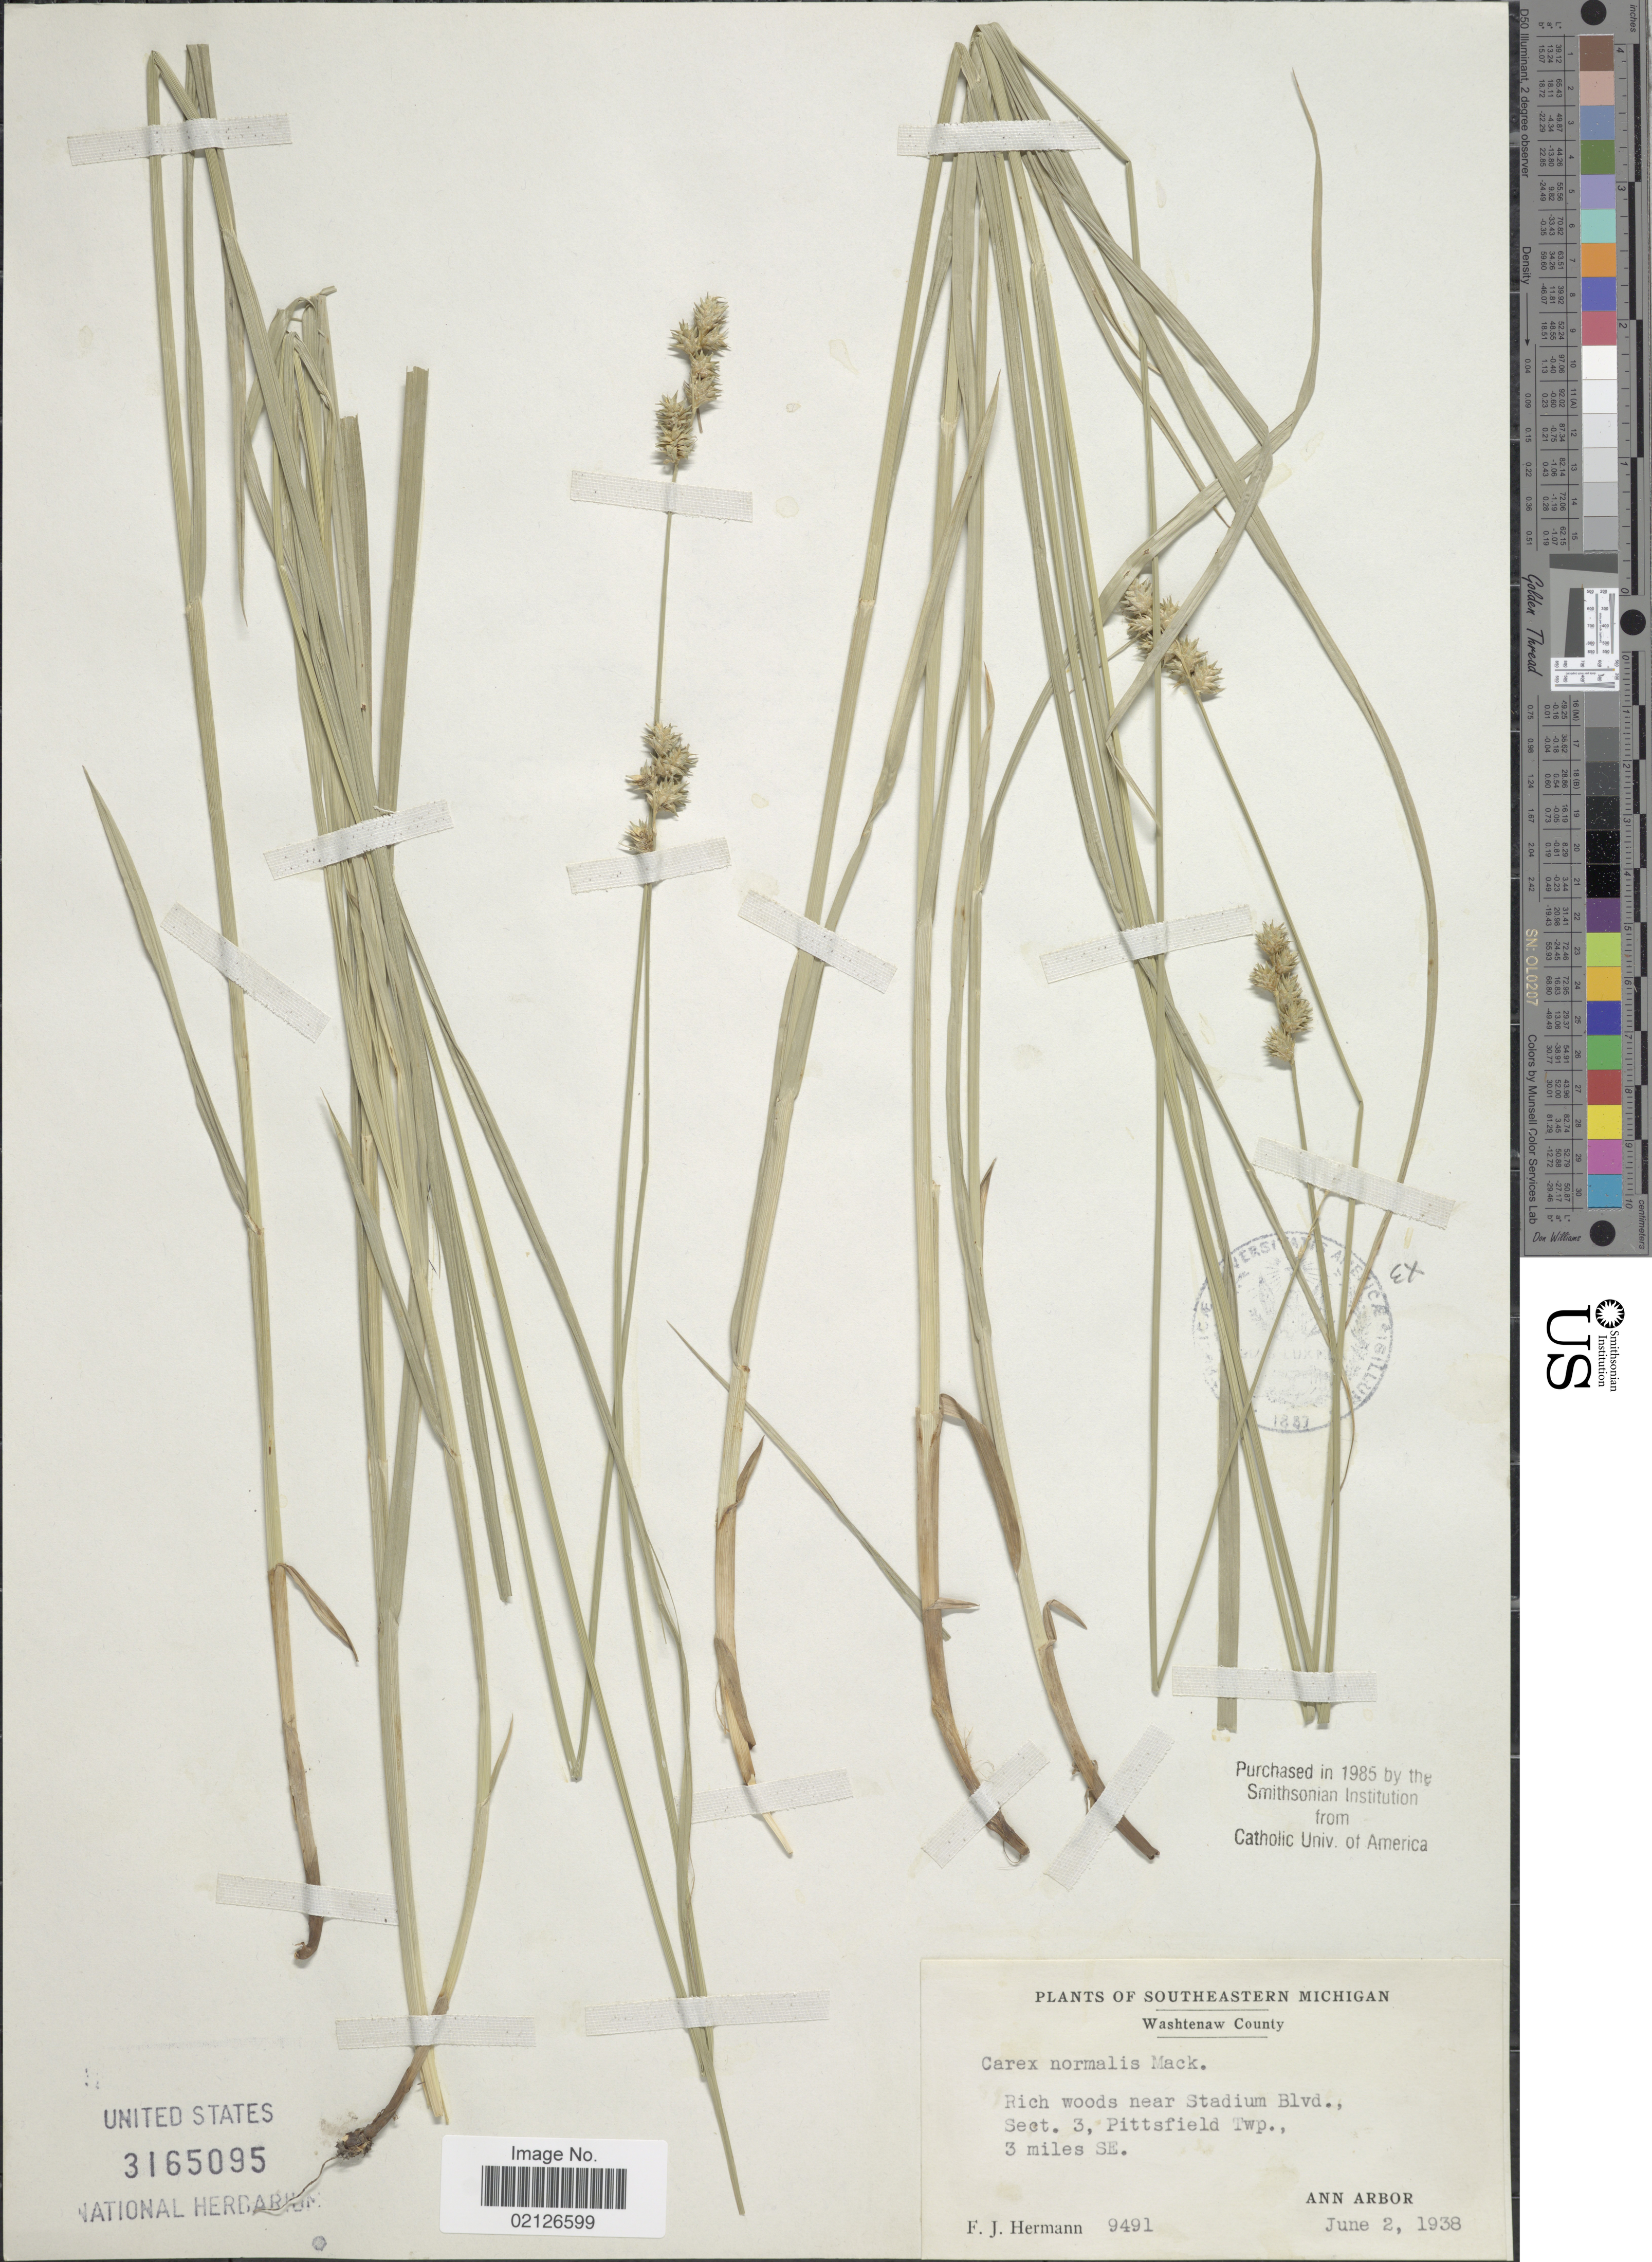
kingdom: Plantae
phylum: Tracheophyta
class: Liliopsida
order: Poales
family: Cyperaceae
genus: Carex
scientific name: Carex normalis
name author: Mack.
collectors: F. J. Hermann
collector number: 9491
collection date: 1938-06-02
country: United States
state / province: Michigan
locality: Southeastern Michigan, Washtenaw County, rich woods near Stadium Blvd. Sect. 3, Pittsfiield Twp., 3 miles SE, Ann Arbor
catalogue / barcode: US 3165095